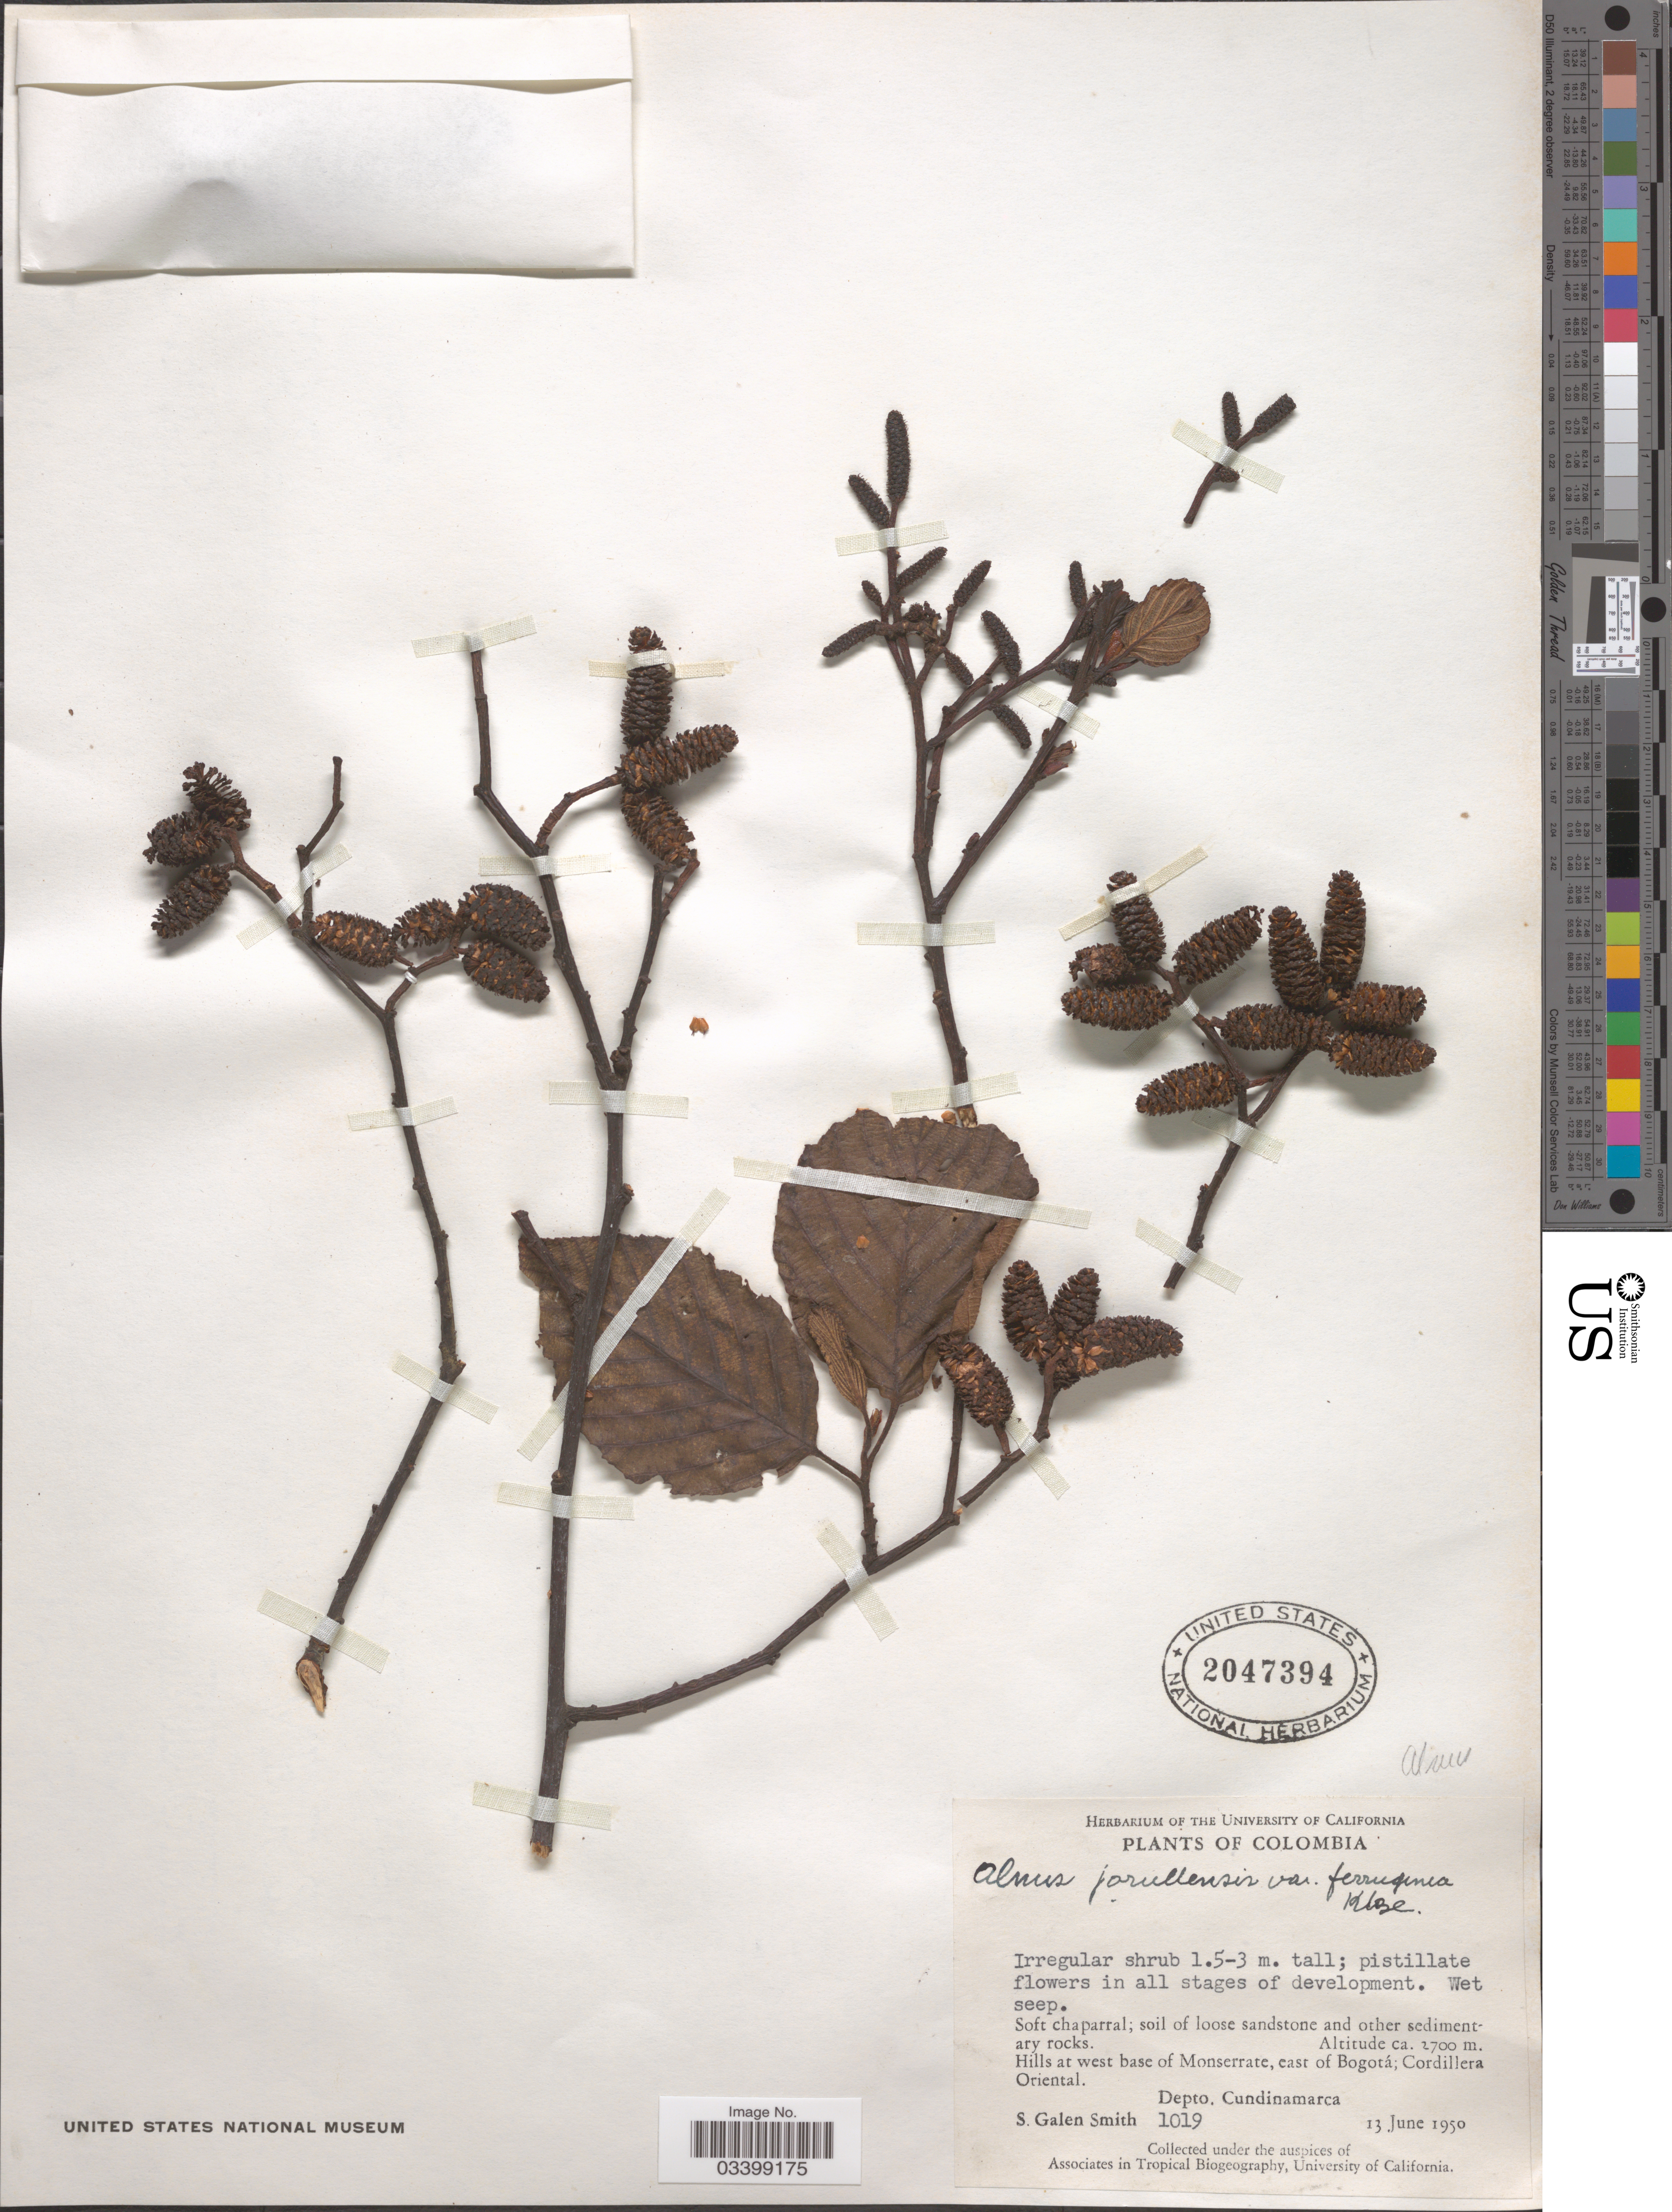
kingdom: Plantae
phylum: Tracheophyta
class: Magnoliopsida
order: Fagales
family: Betulaceae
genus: Alnus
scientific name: Alnus acuminata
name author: Kunth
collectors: S. G. Smith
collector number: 1019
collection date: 1950-06-13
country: Colombia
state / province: Cundinamarca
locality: Hills at west base of Monserrate, east of Bogotá; Cordillera Oriental. Depto. Cundinamarca.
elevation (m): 2700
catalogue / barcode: US 2047394